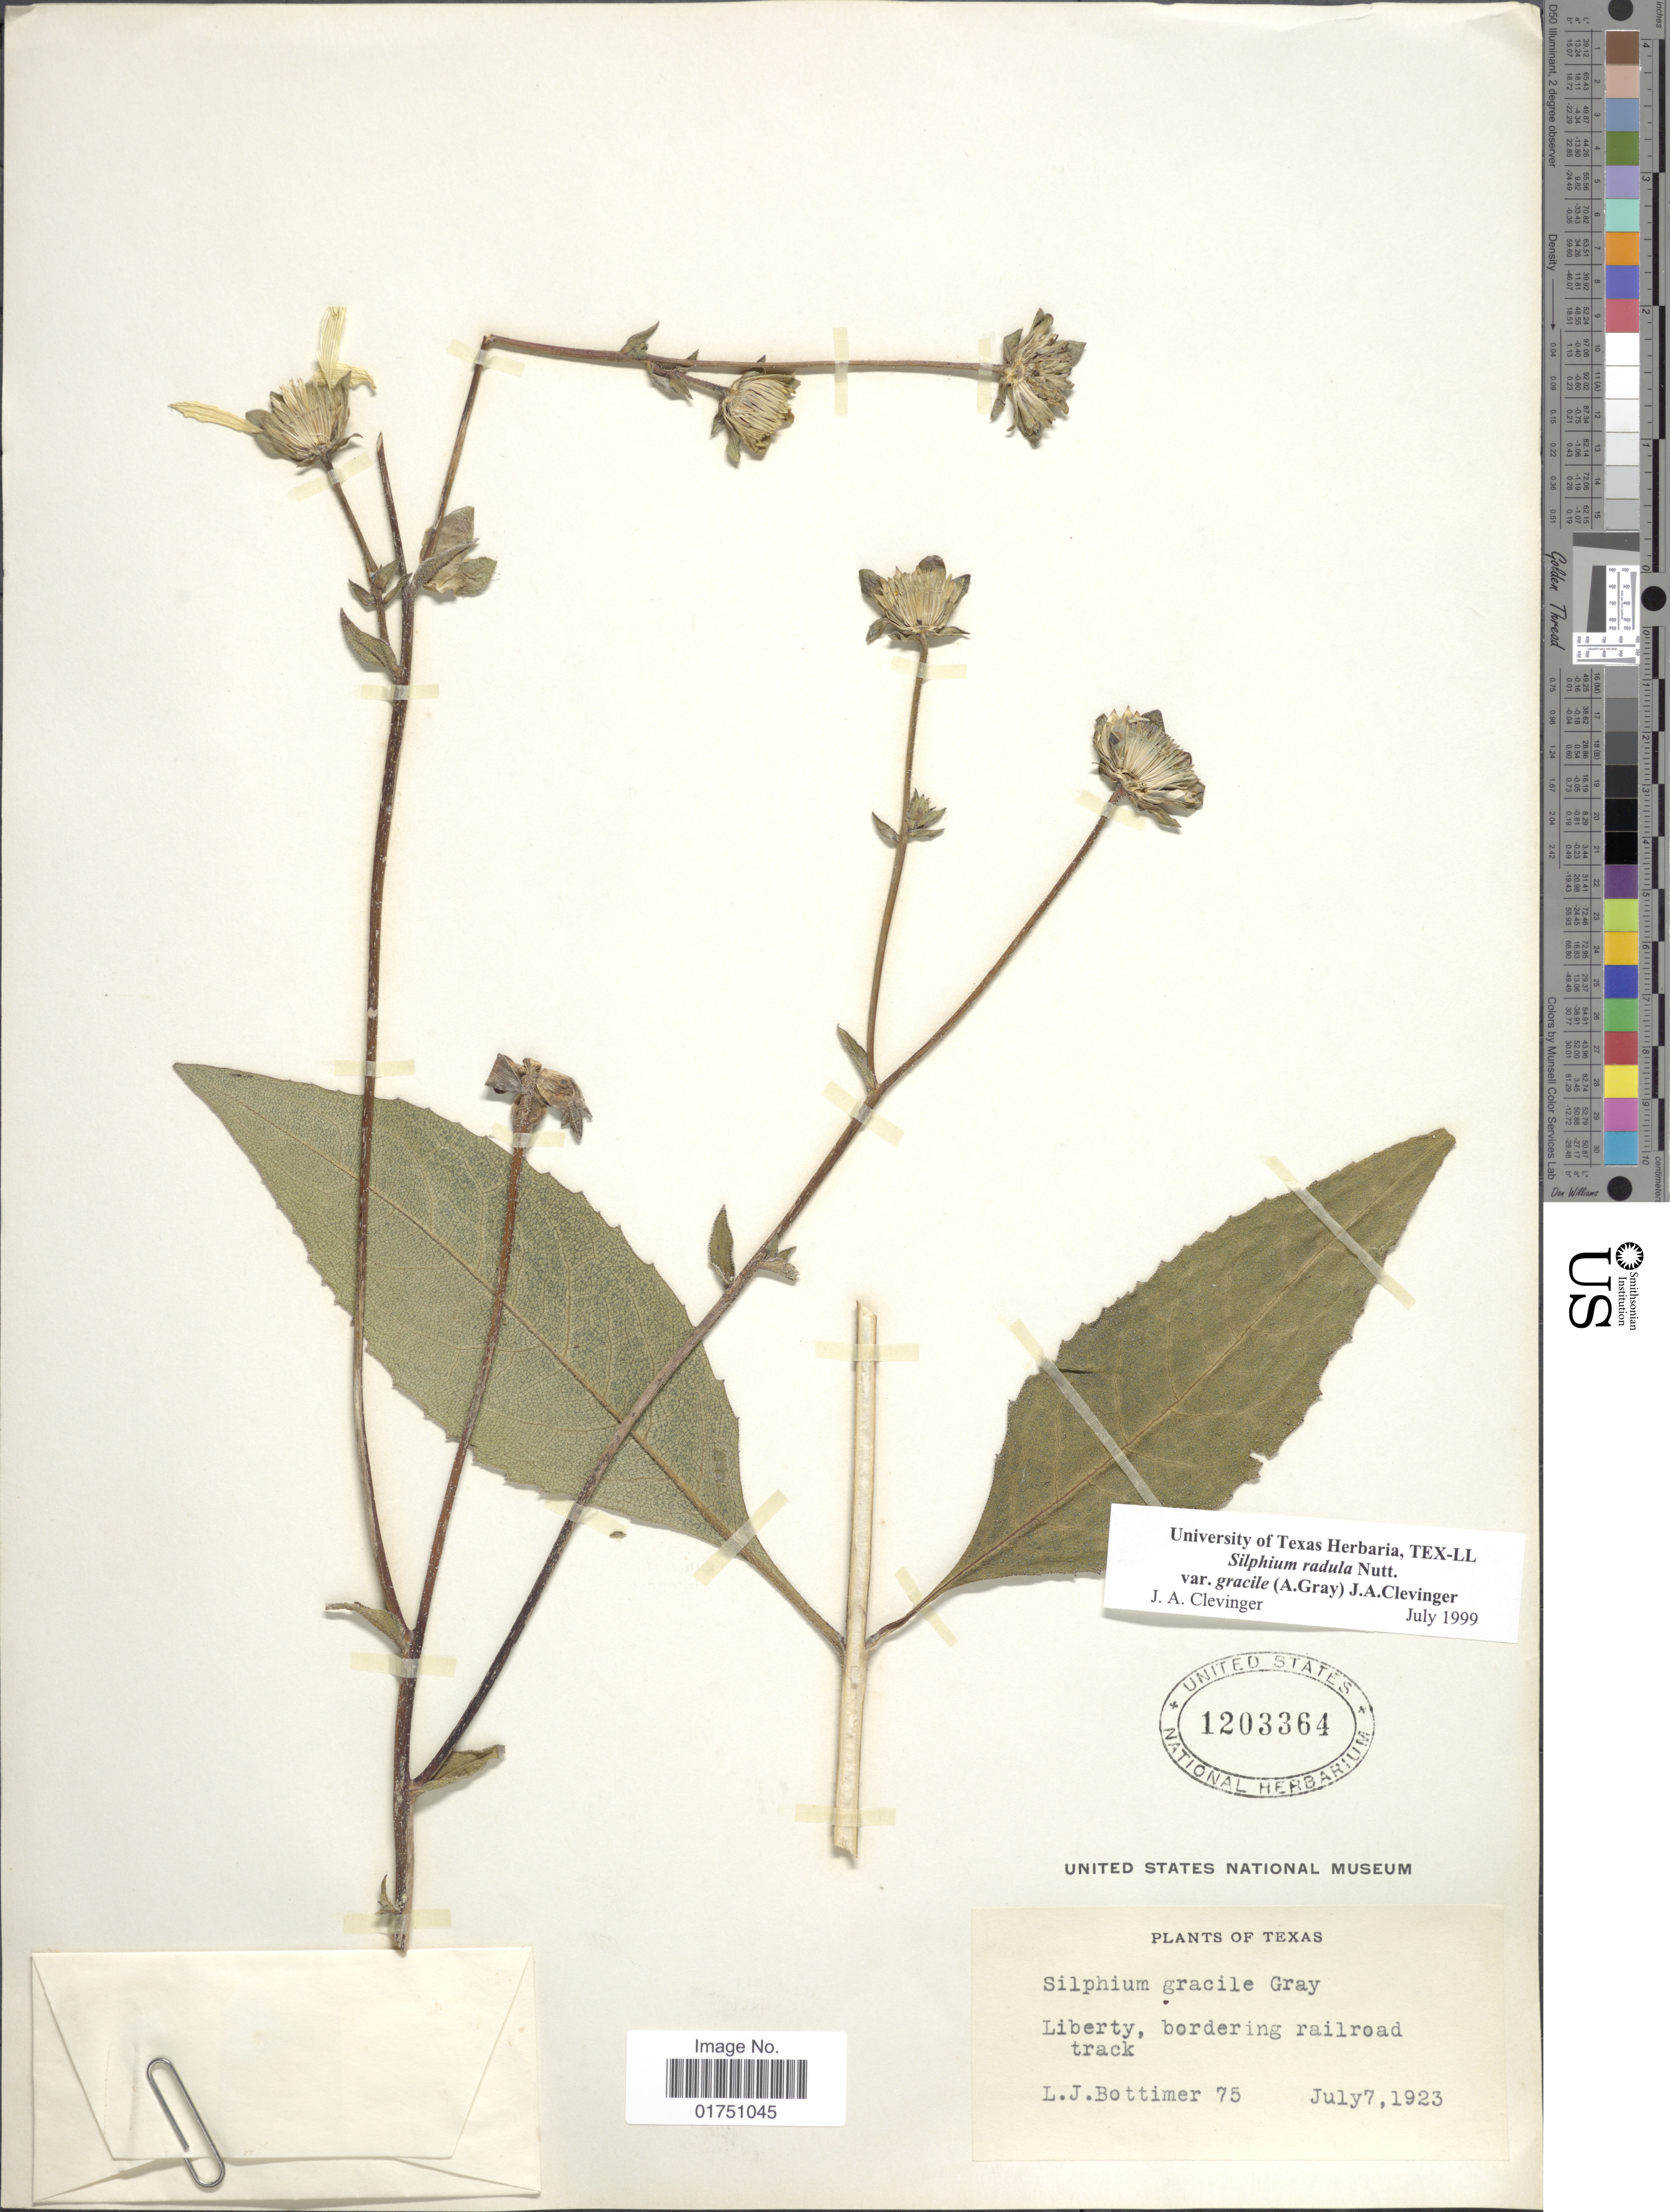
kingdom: Plantae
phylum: Tracheophyta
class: Magnoliopsida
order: Asterales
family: Asteraceae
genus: Silphium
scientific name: Silphium radula var. gracile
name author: (A. Gray) Clevinger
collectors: L. Bottimer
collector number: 75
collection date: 1923-07-07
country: United States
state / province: Texas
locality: Liberty, bordering railroad track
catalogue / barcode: US 1203364